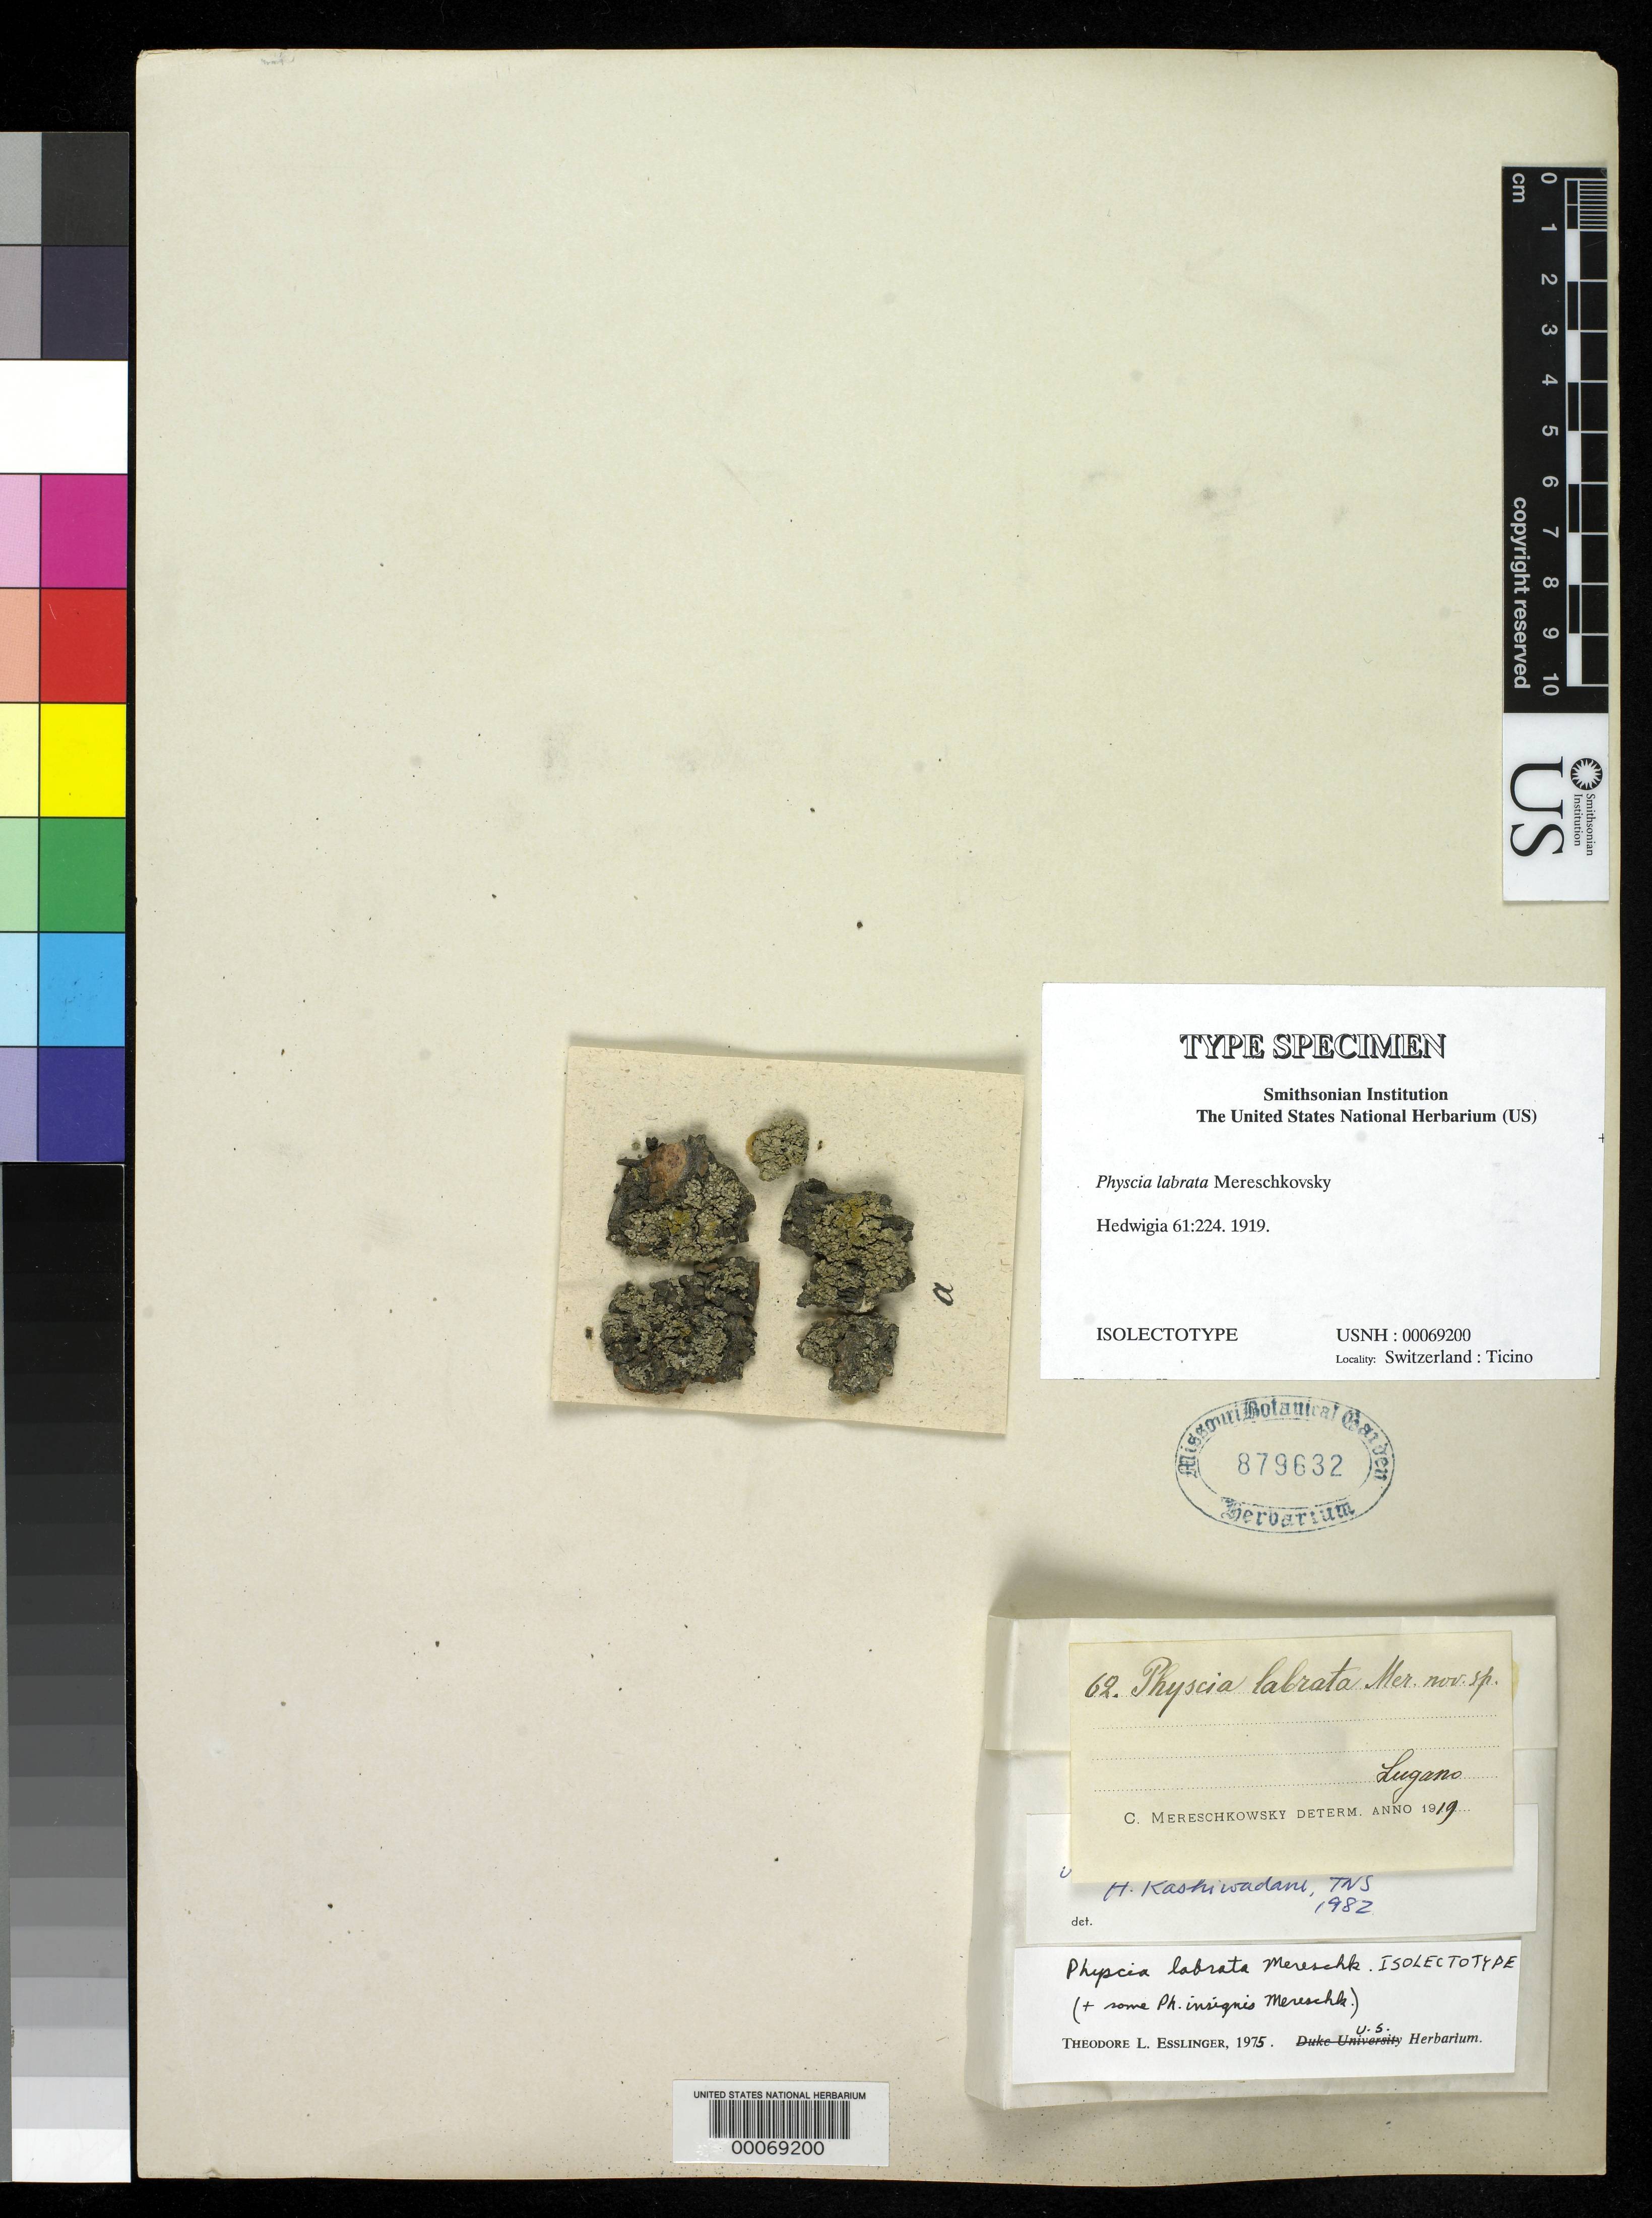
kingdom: Fungi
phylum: Ascomycota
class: Lecanoromycetes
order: Caliciales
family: Physciaceae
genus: Physcia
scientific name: Physcia labrata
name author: Mereschk.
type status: Isolectotype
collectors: K. S. Mereschkovsky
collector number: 62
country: Switzerland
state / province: Ticino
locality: Lugano.